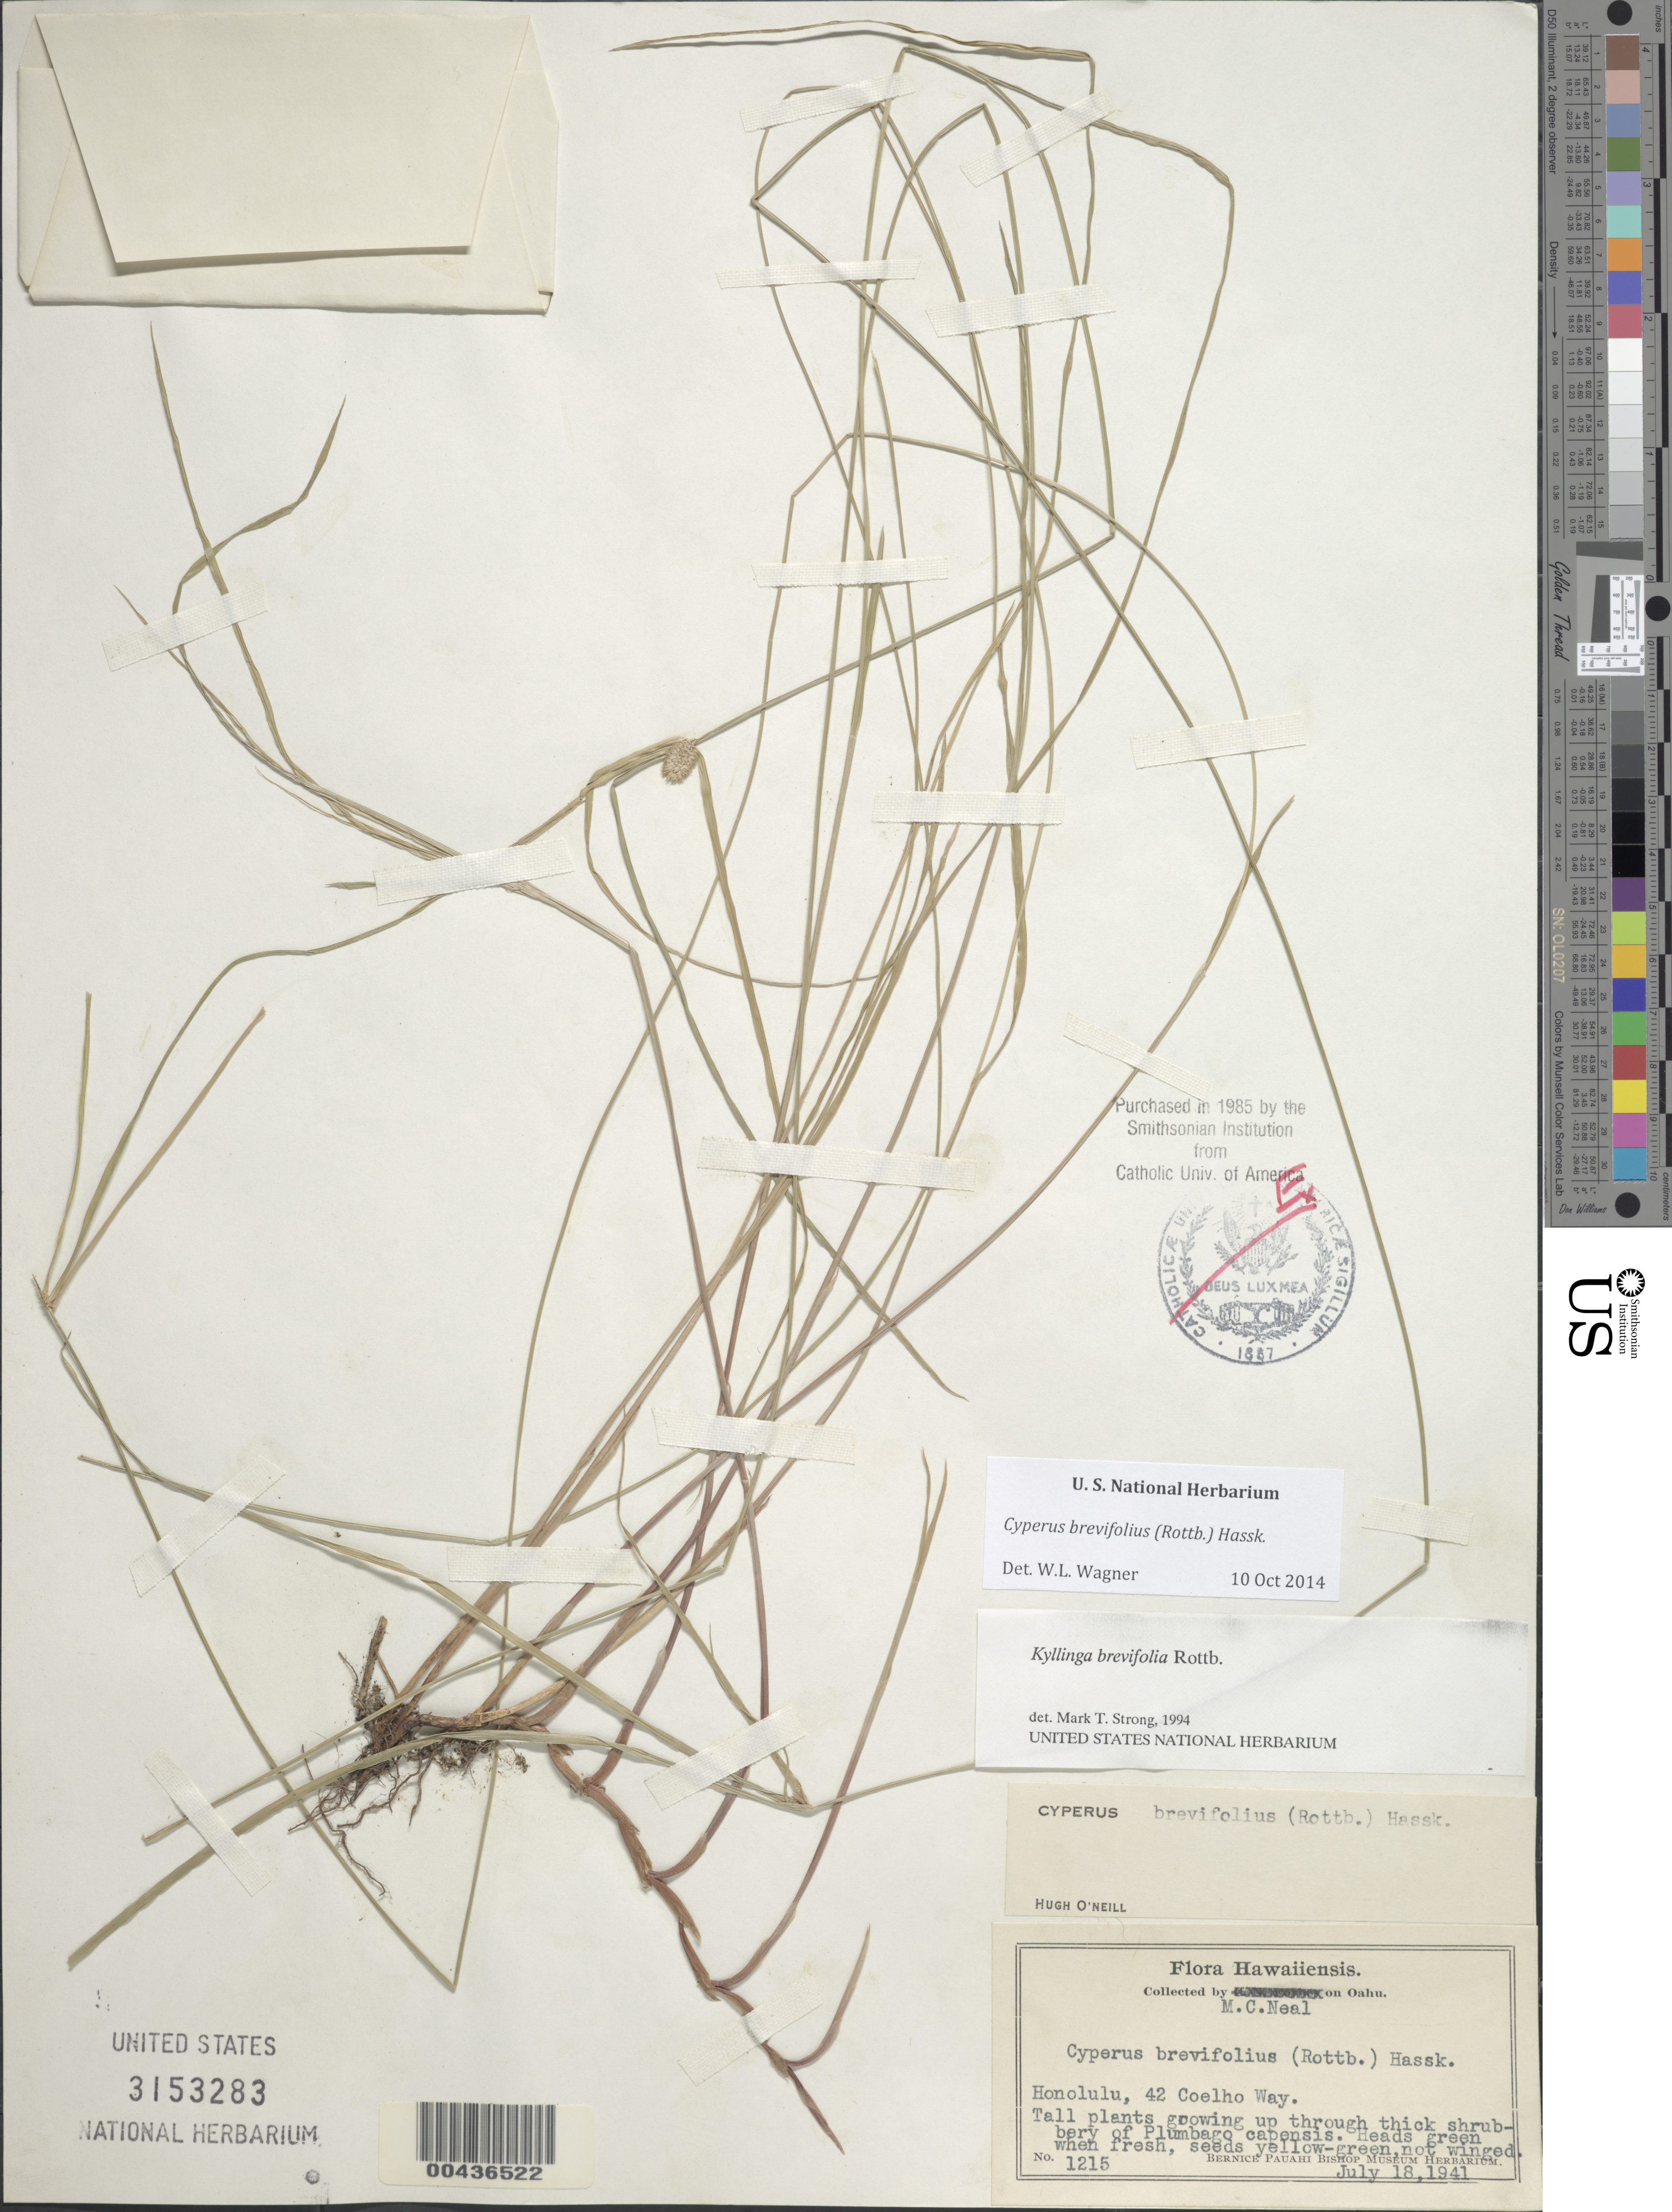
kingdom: Plantae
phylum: Tracheophyta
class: Liliopsida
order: Poales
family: Cyperaceae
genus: Cyperus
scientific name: Cyperus brevifolius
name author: (Rottb.) Hassk.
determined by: Wagner, W. L., (BOT), Smithsonian Institution - National Museum of Natural History (UNITED STATES)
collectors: W. Ning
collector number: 1215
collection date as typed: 18 Jul 1941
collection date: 1941-07-18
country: United States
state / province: Hawaii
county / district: Honolulu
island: Oahu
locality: Honolulu, 42 Coelho Way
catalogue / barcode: US 3153283